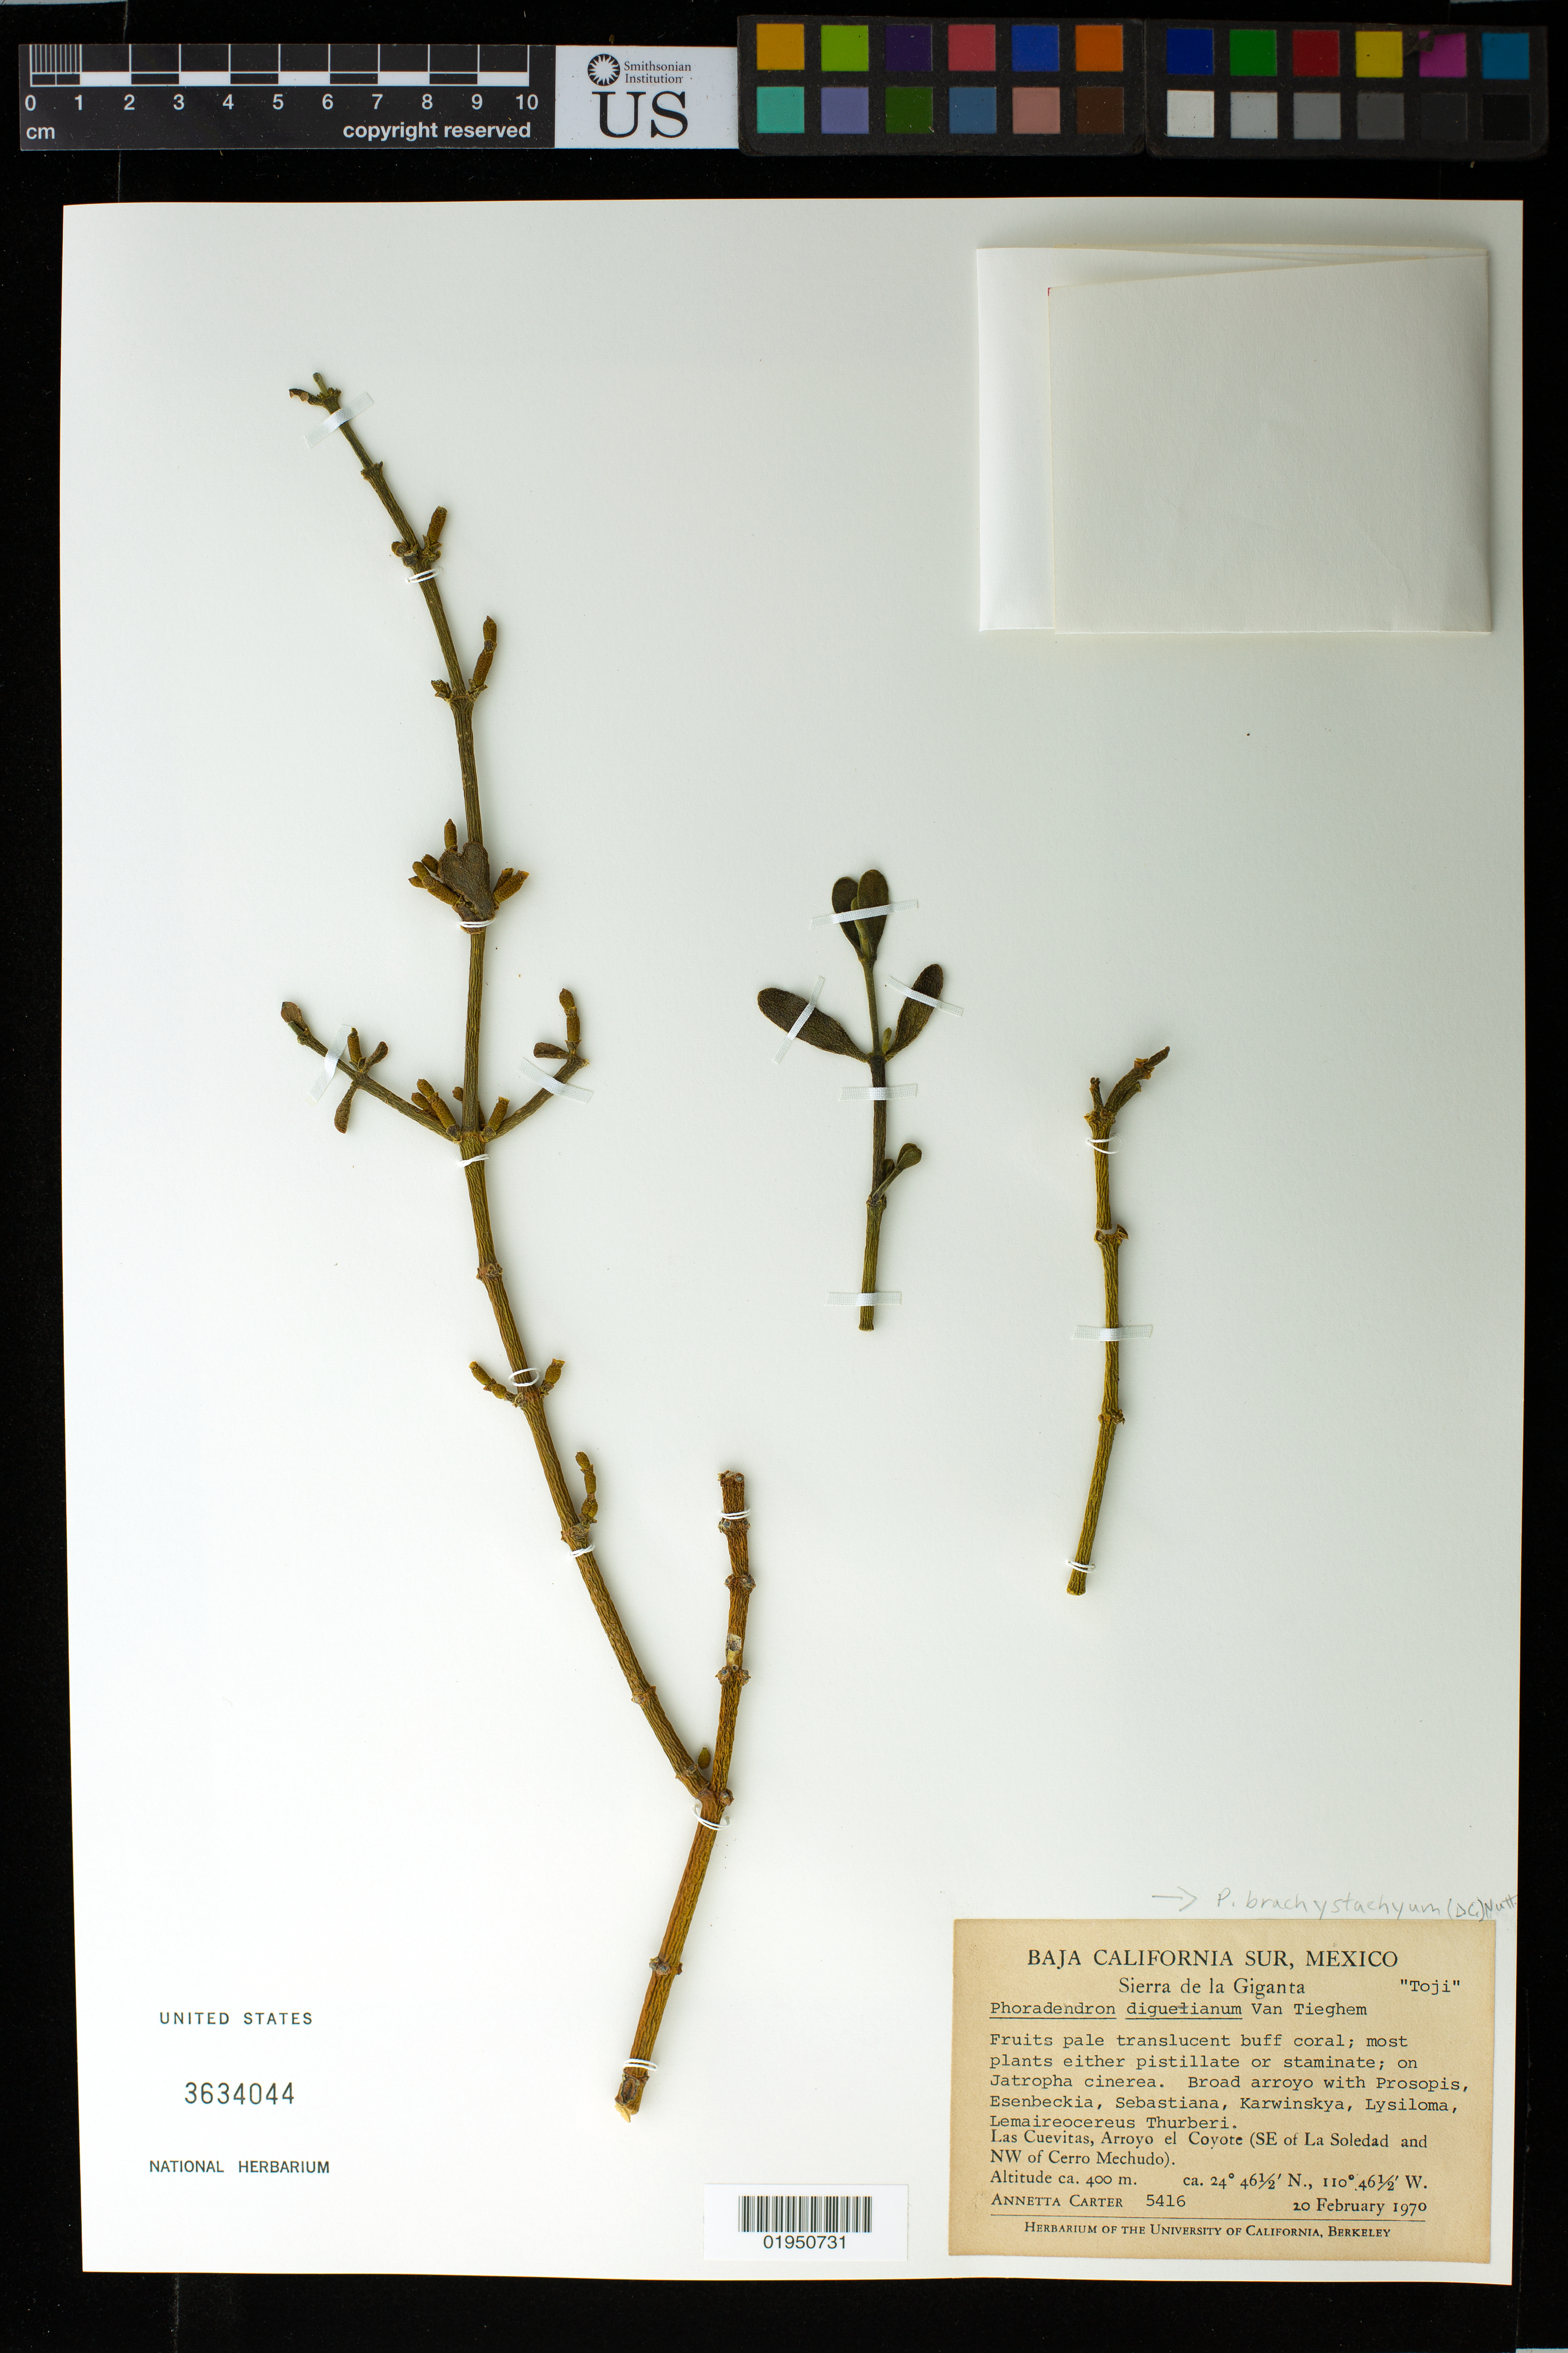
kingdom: Plantae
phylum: Tracheophyta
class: Magnoliopsida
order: Santalales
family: Viscaceae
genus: Phoradendron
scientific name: Phoradendron brachystachyum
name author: (DC.) Oliv.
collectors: A. Carter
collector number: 5416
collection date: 1970-02-20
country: Mexico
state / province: Baja California Sur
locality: Las cuevitas, Arroyo el Coyote (SE of La Soledad and NW of Cerro Mechudo)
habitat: Broad arroyo with Prosopis, Esenbeckia, Sebastiana, Karwinskya, Lysiloma, Lemaireocereus Thurberi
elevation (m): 400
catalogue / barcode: US 3634044